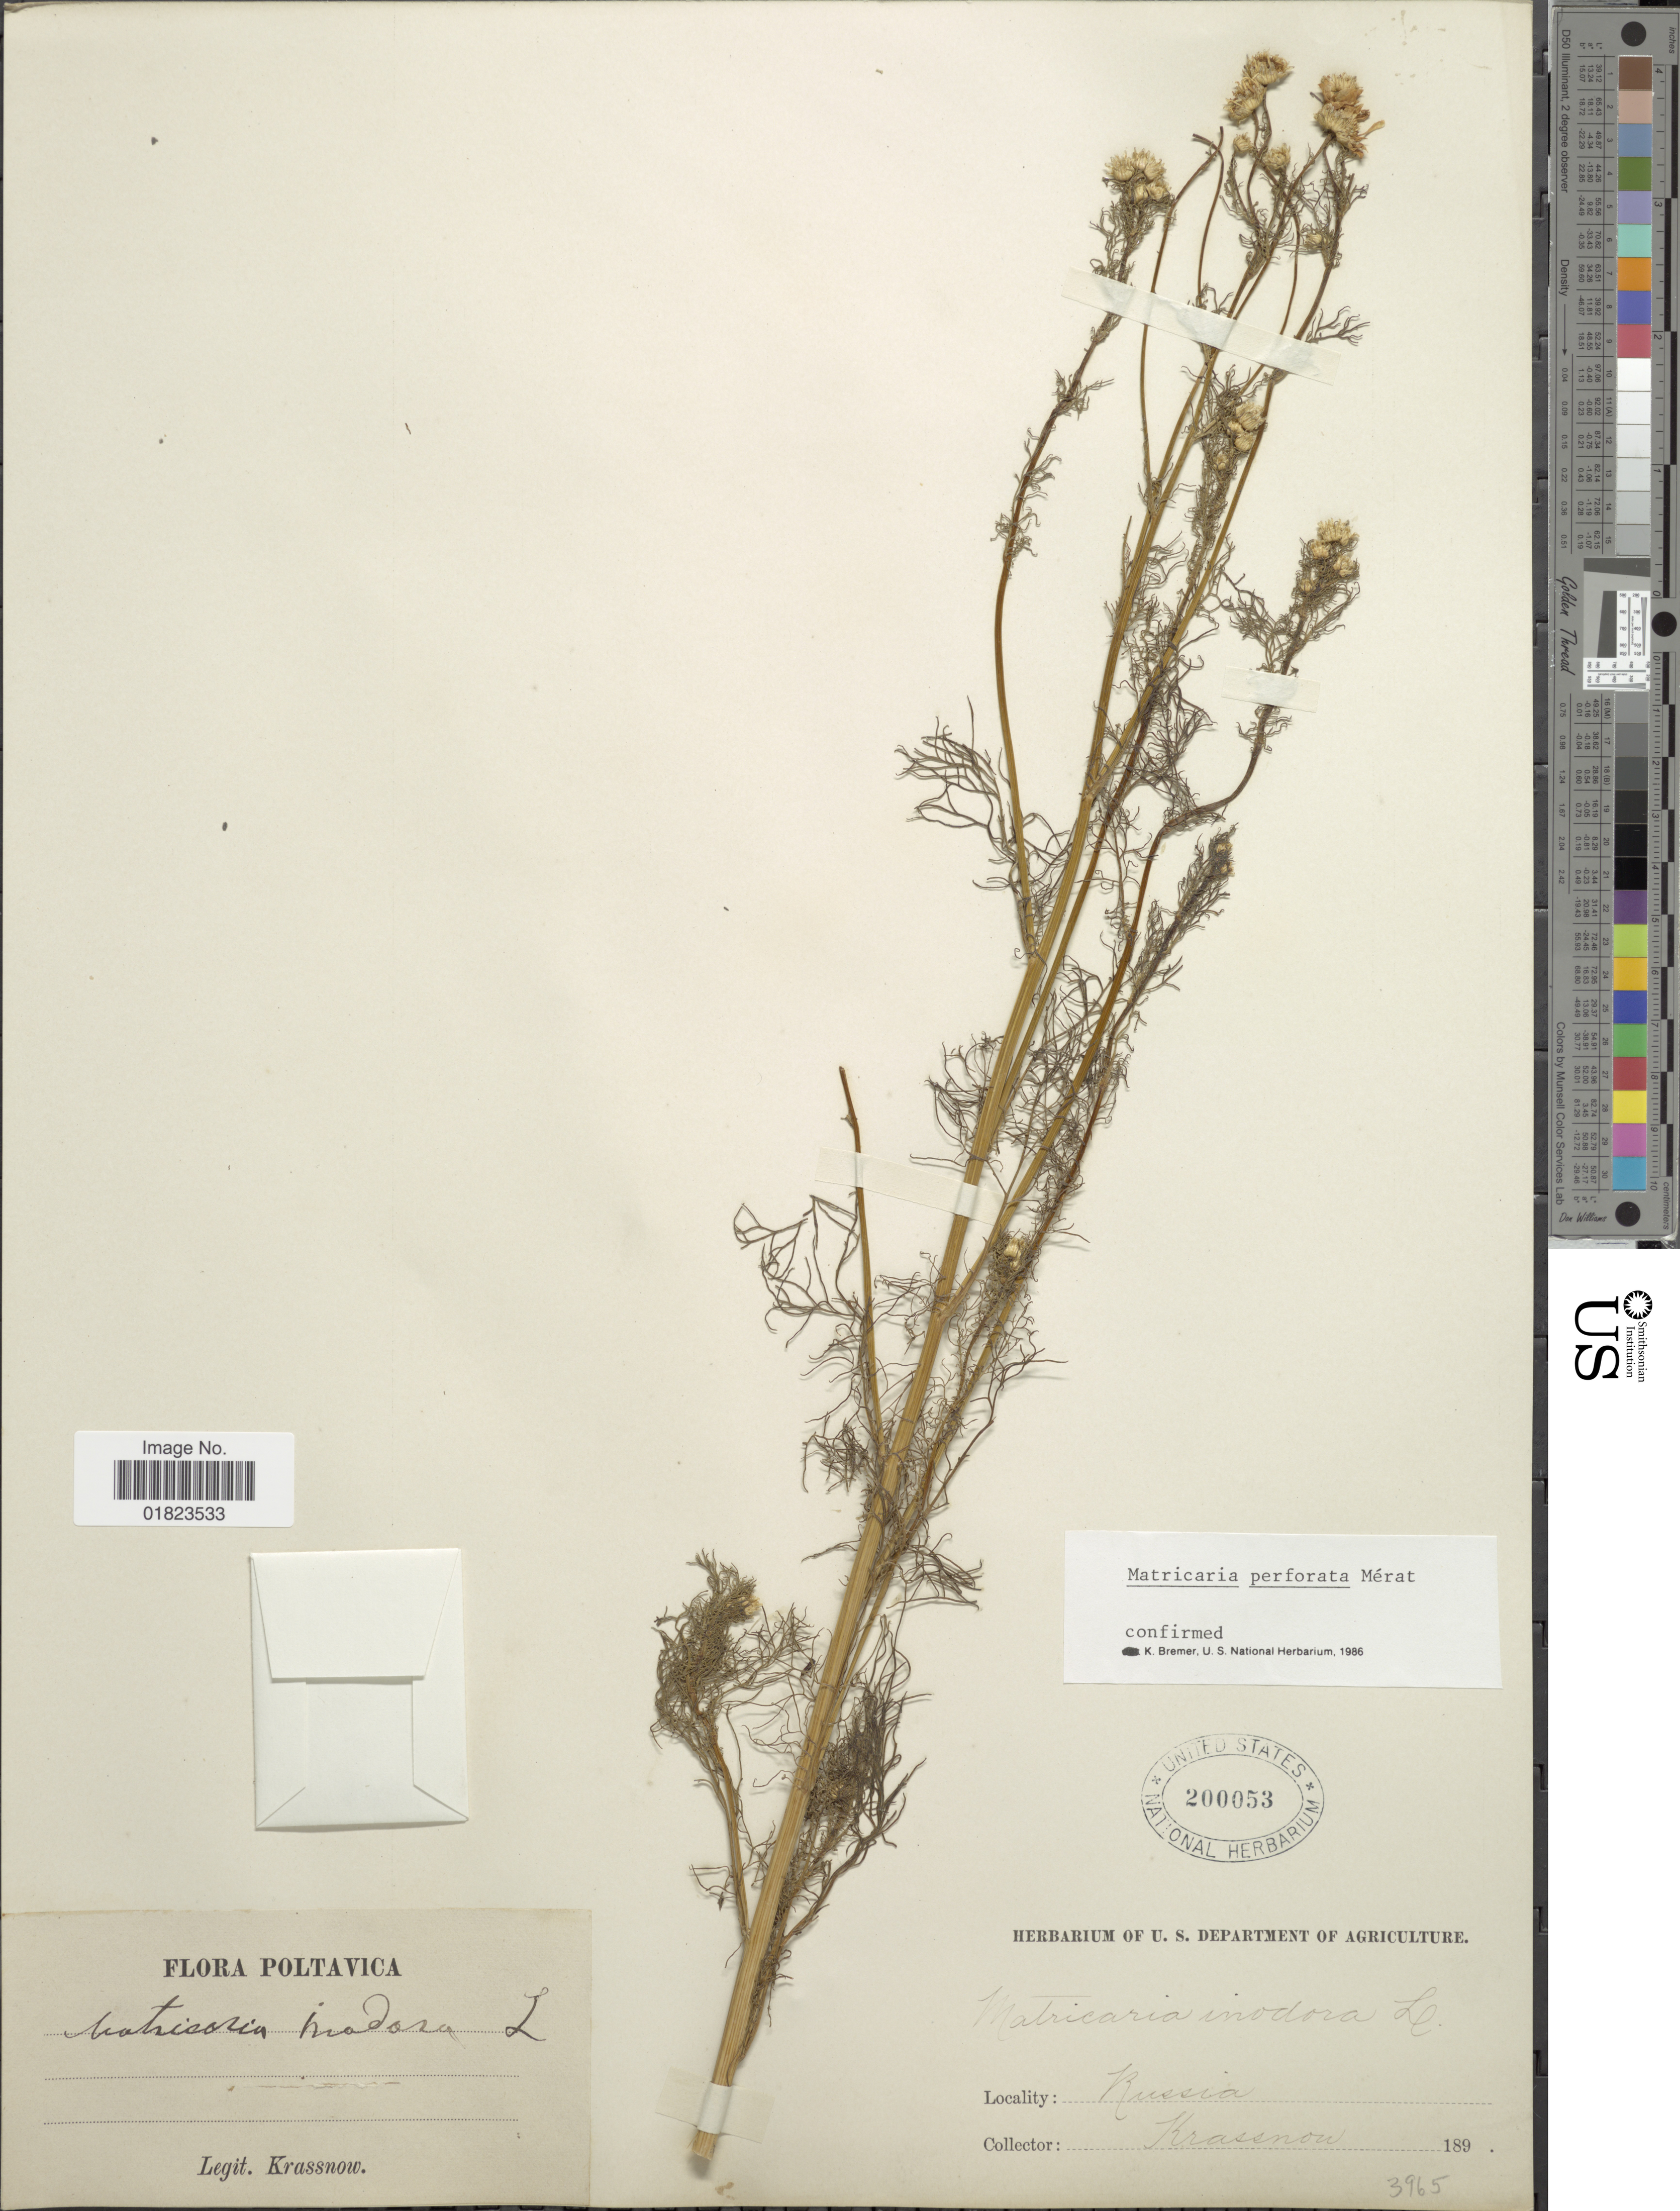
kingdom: Plantae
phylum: Tracheophyta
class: Magnoliopsida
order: Asterales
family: Asteraceae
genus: Tripleurospermum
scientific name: Tripleurospermum perforatum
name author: (Mérat) Laínz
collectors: -. Krassnow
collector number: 3965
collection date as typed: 189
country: Ukraine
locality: Russia. Poltavica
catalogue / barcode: US 200053